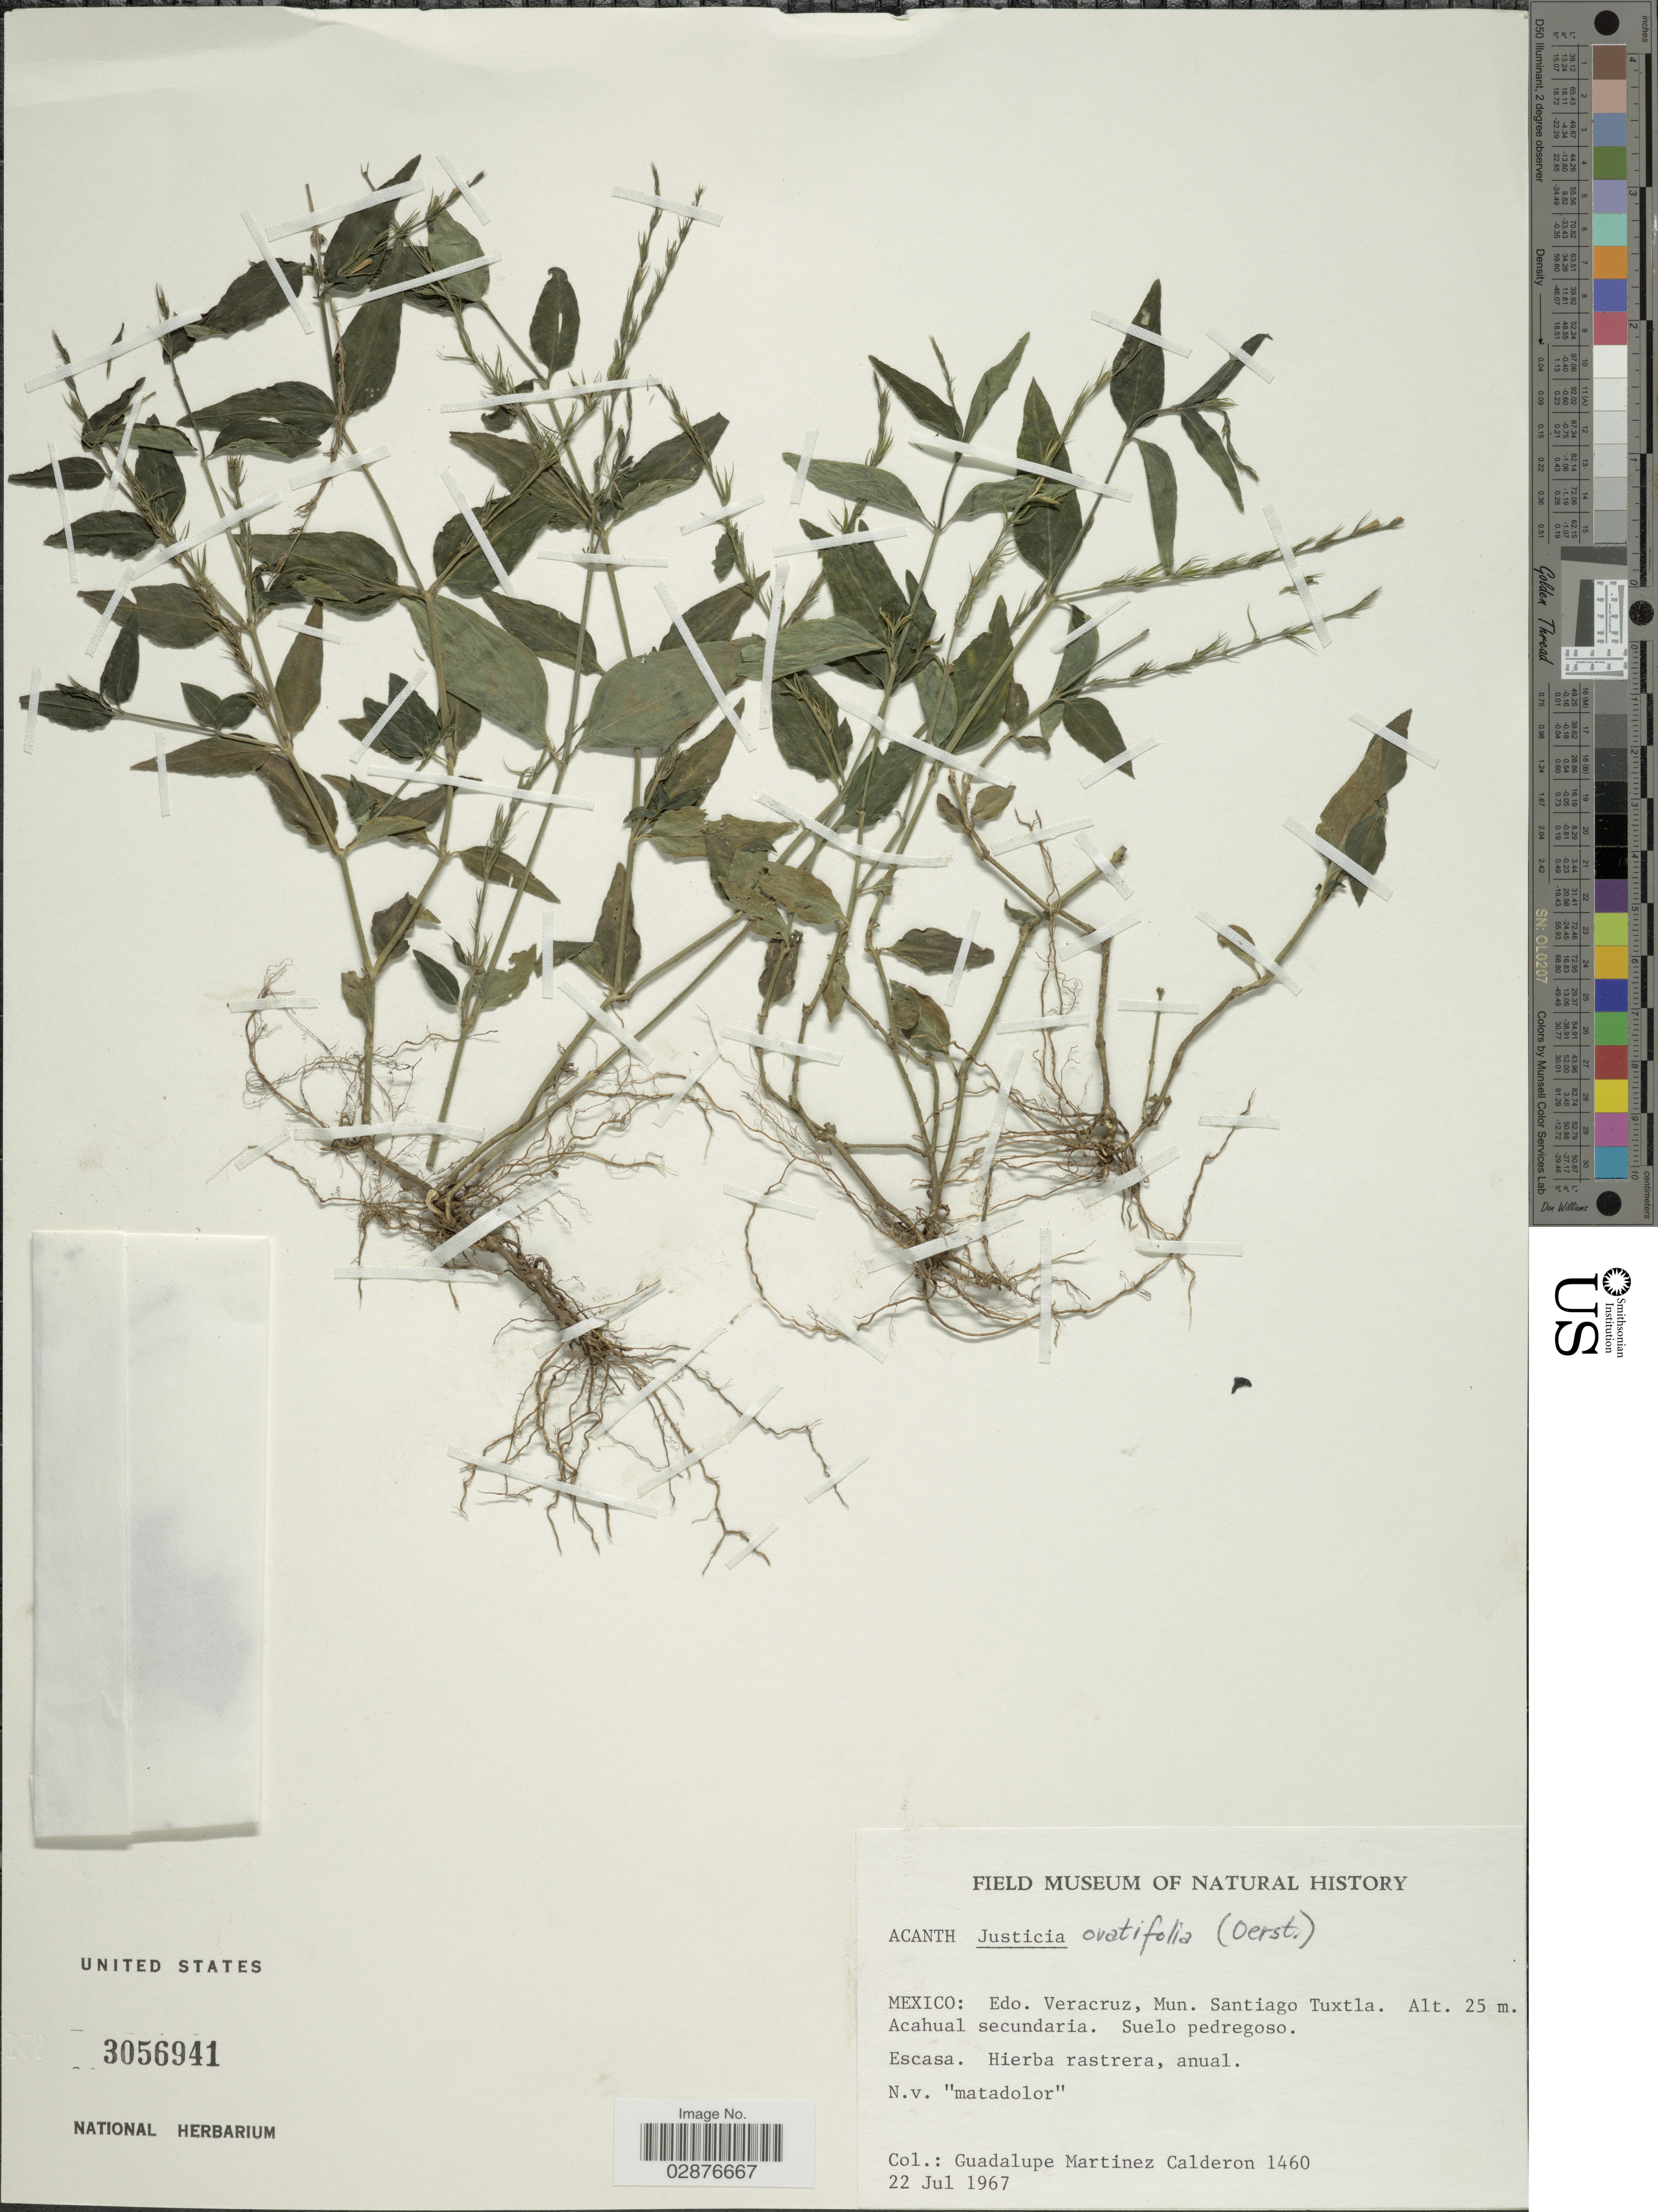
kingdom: Plantae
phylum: Tracheophyta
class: Magnoliopsida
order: Lamiales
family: Acanthaceae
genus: Justicia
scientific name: Justicia ovatifolia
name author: Rose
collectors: G. Martinez-C.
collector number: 1460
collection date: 1967-07-22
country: Mexico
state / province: Veracruz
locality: Mun. Santiago Tuxtla. Acahual secundaria.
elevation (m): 25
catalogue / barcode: US 3056941